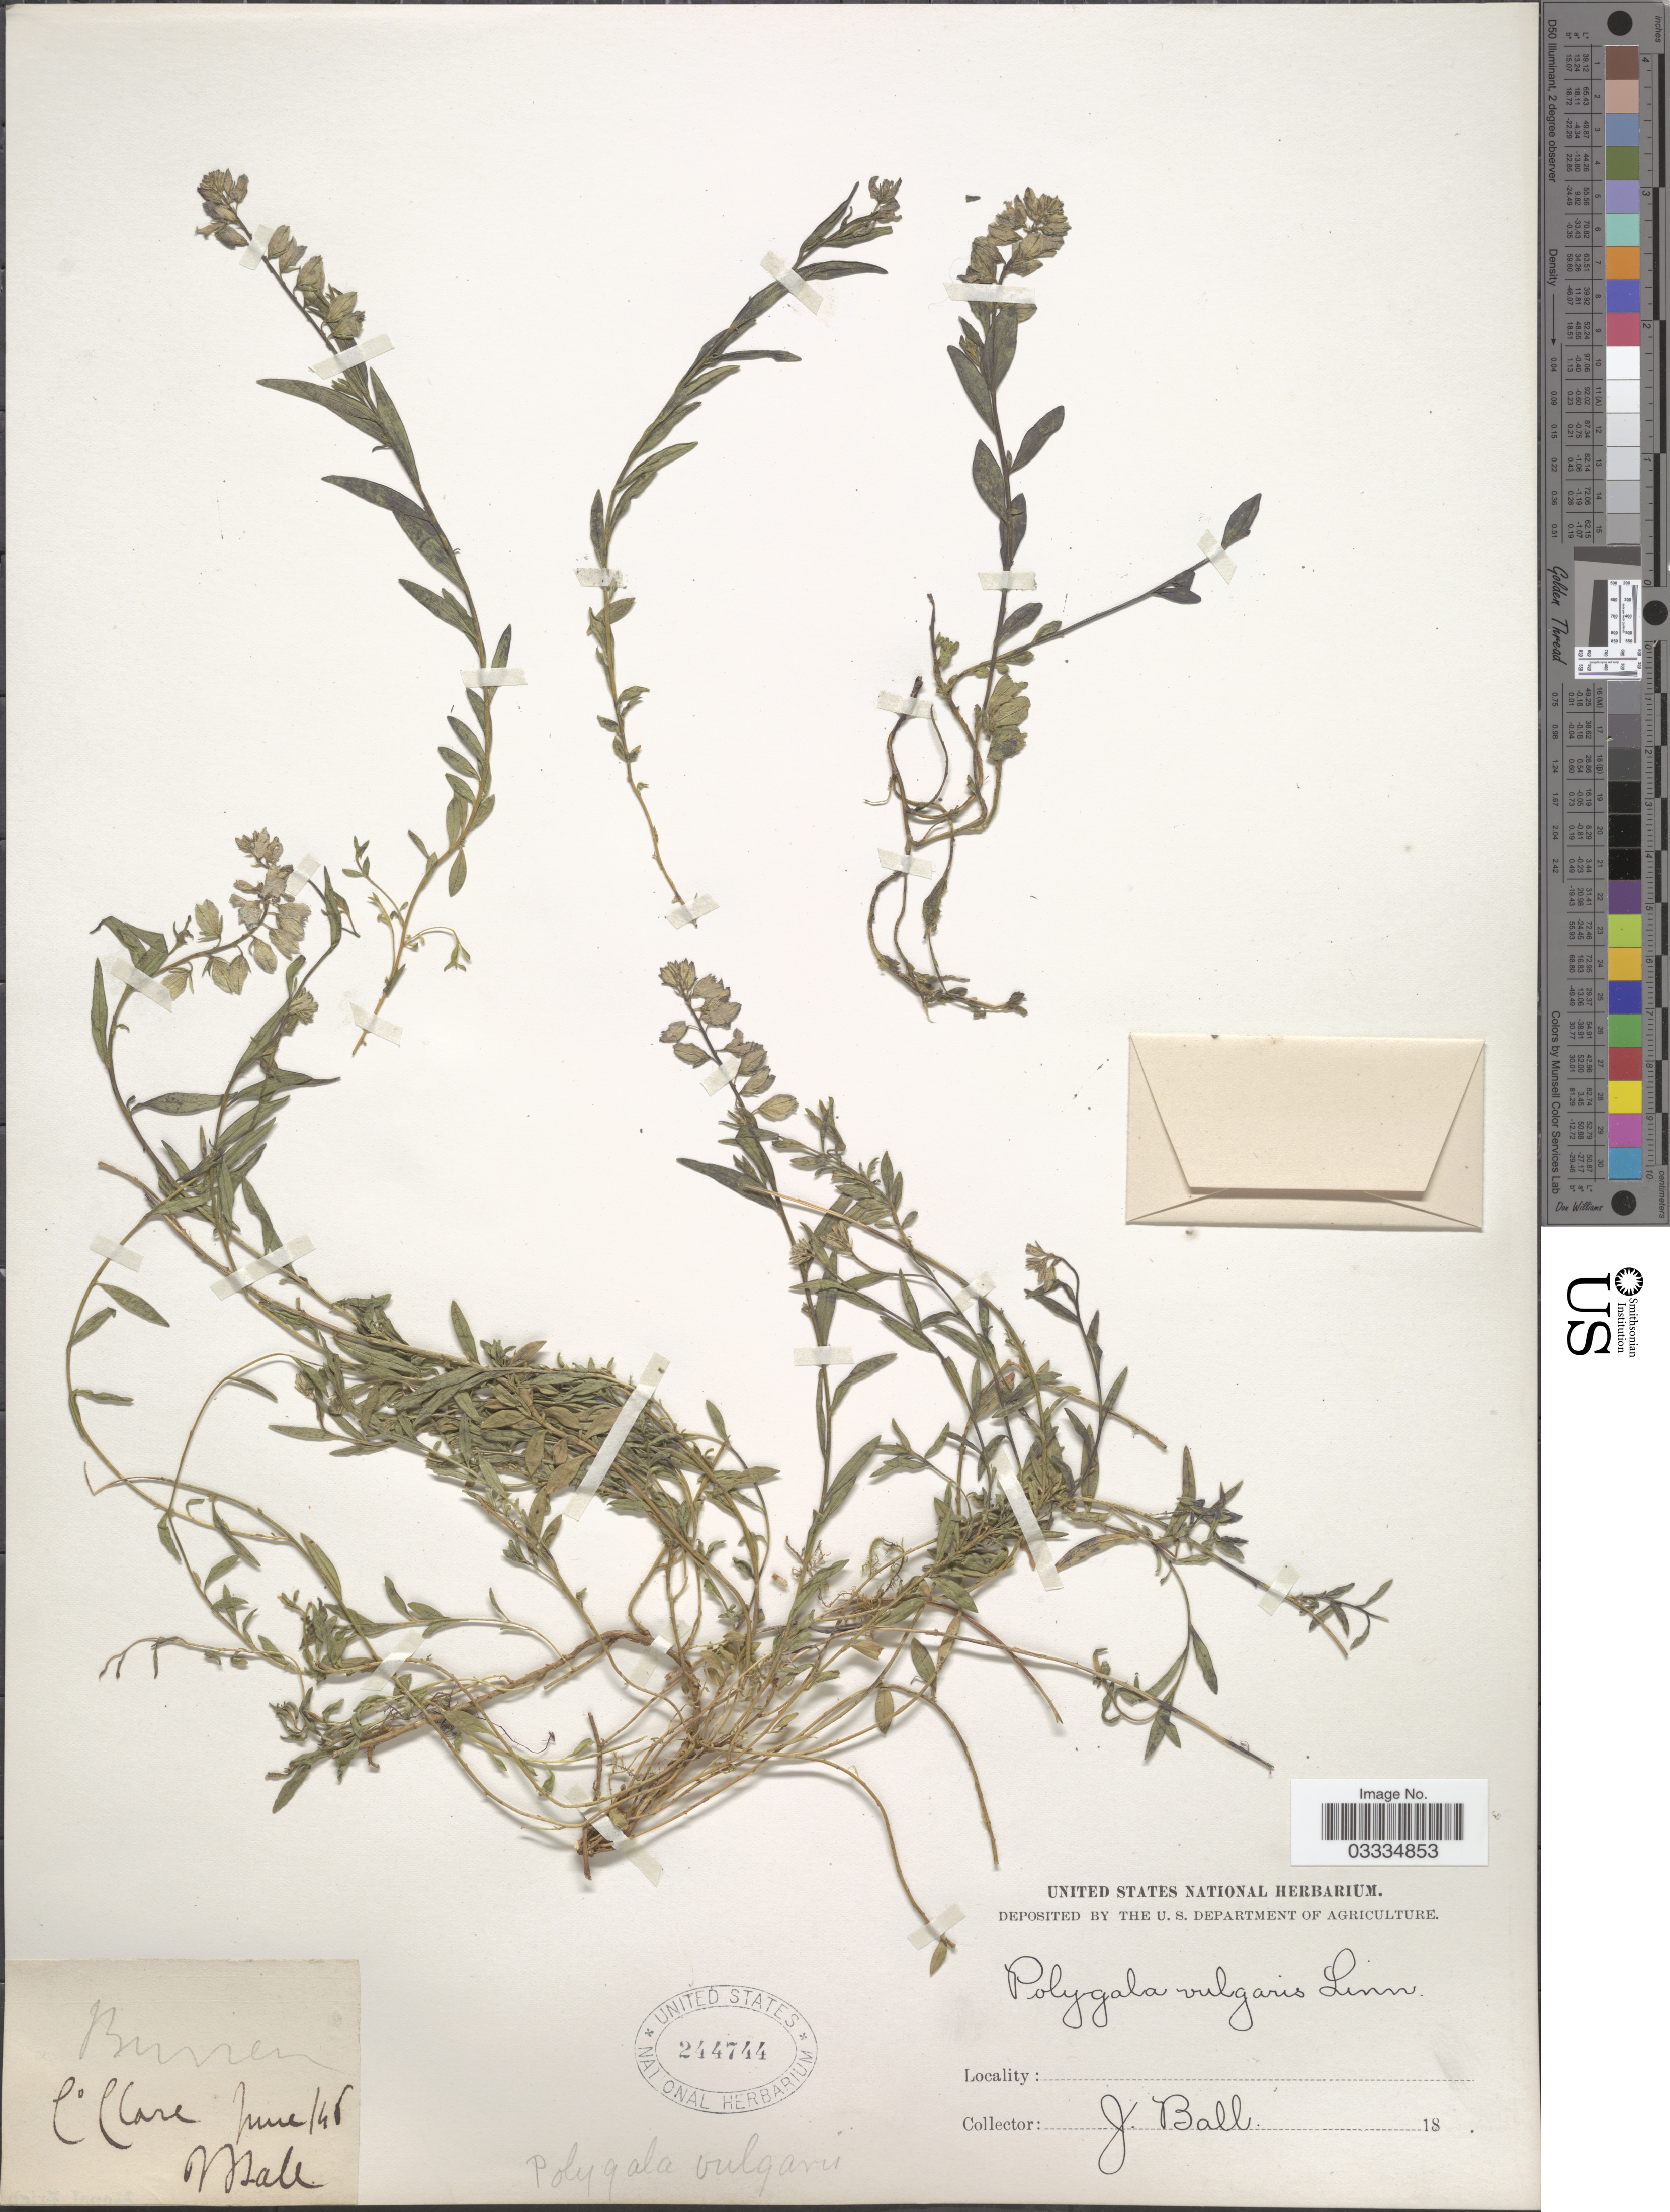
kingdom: Plantae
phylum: Tracheophyta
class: Magnoliopsida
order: Fabales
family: Polygalaceae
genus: Polygala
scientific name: Polygala vulgaris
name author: L.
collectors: J. Ball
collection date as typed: Transcribed d/m/y: /6/46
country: Ireland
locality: Co Clare.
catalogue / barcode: US 244744